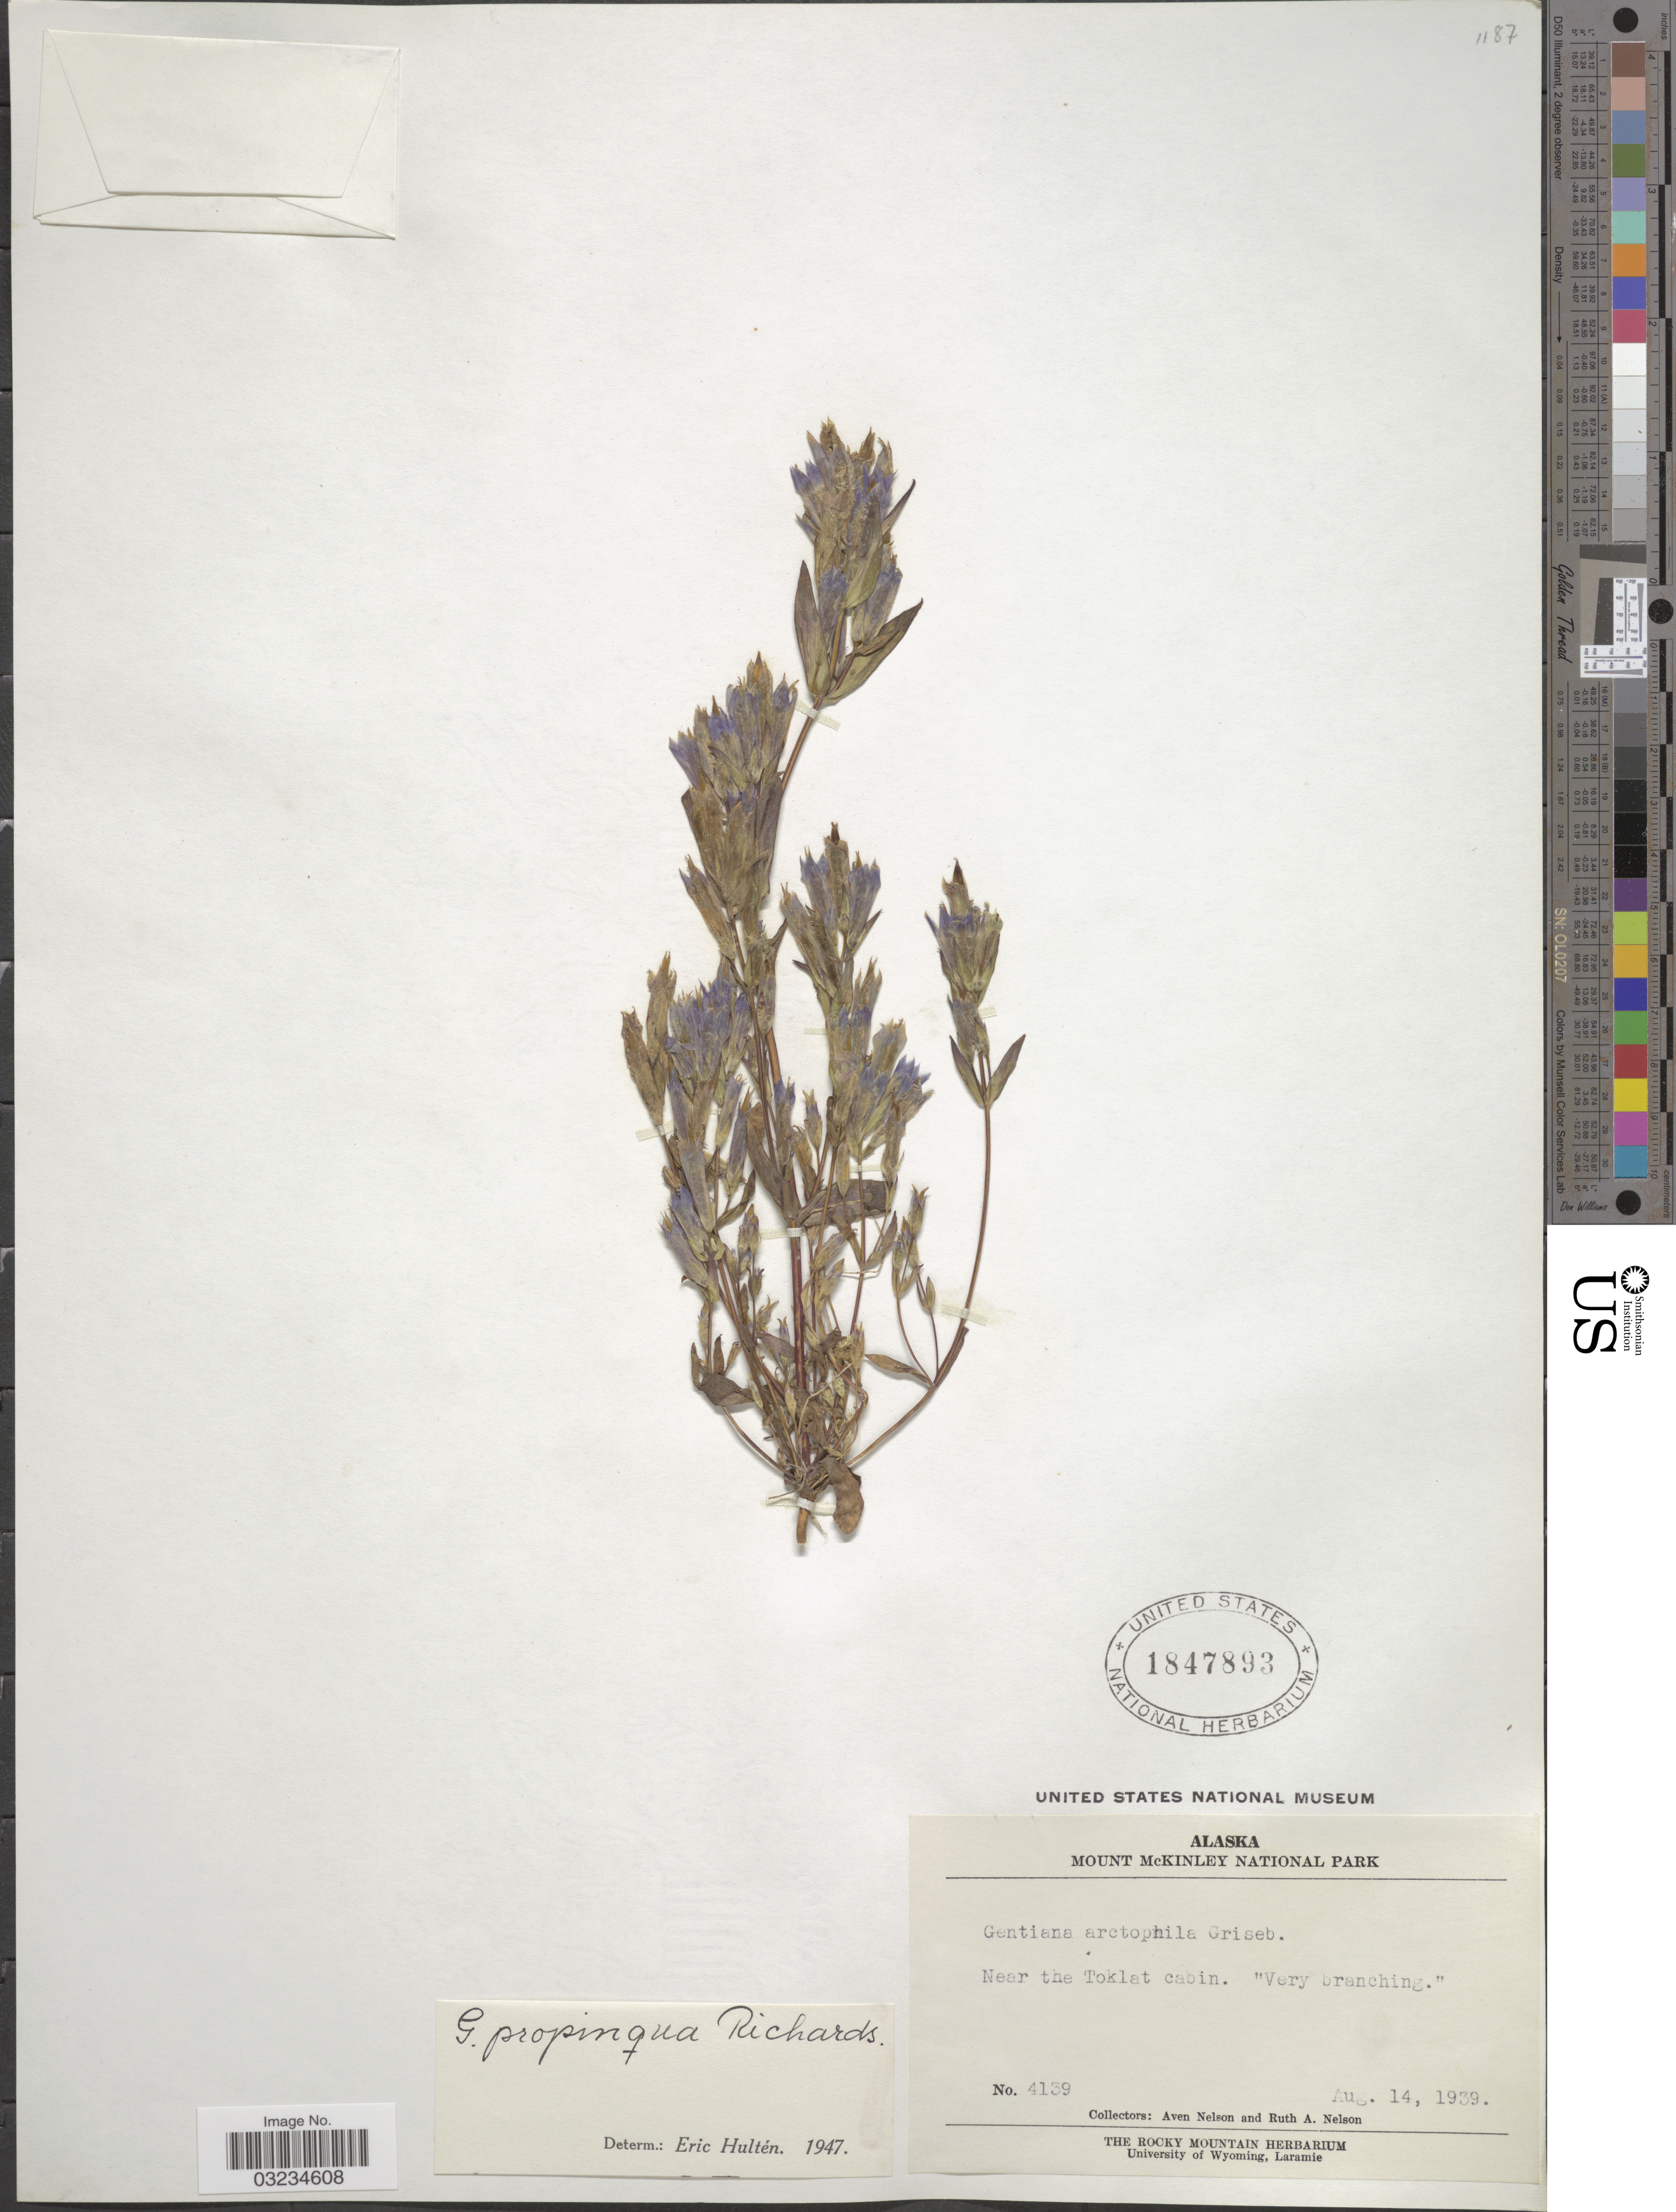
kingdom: Plantae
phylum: Tracheophyta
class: Magnoliopsida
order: Gentianales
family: Gentianaceae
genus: Gentiana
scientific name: Gentiana propinqua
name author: Richards.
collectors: A. Nelson & R. A. Nelson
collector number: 4139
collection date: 1939-08-14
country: United States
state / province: Alaska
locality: Mount McKinley National Park. Near the Toklat cabin.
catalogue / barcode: US 1847893